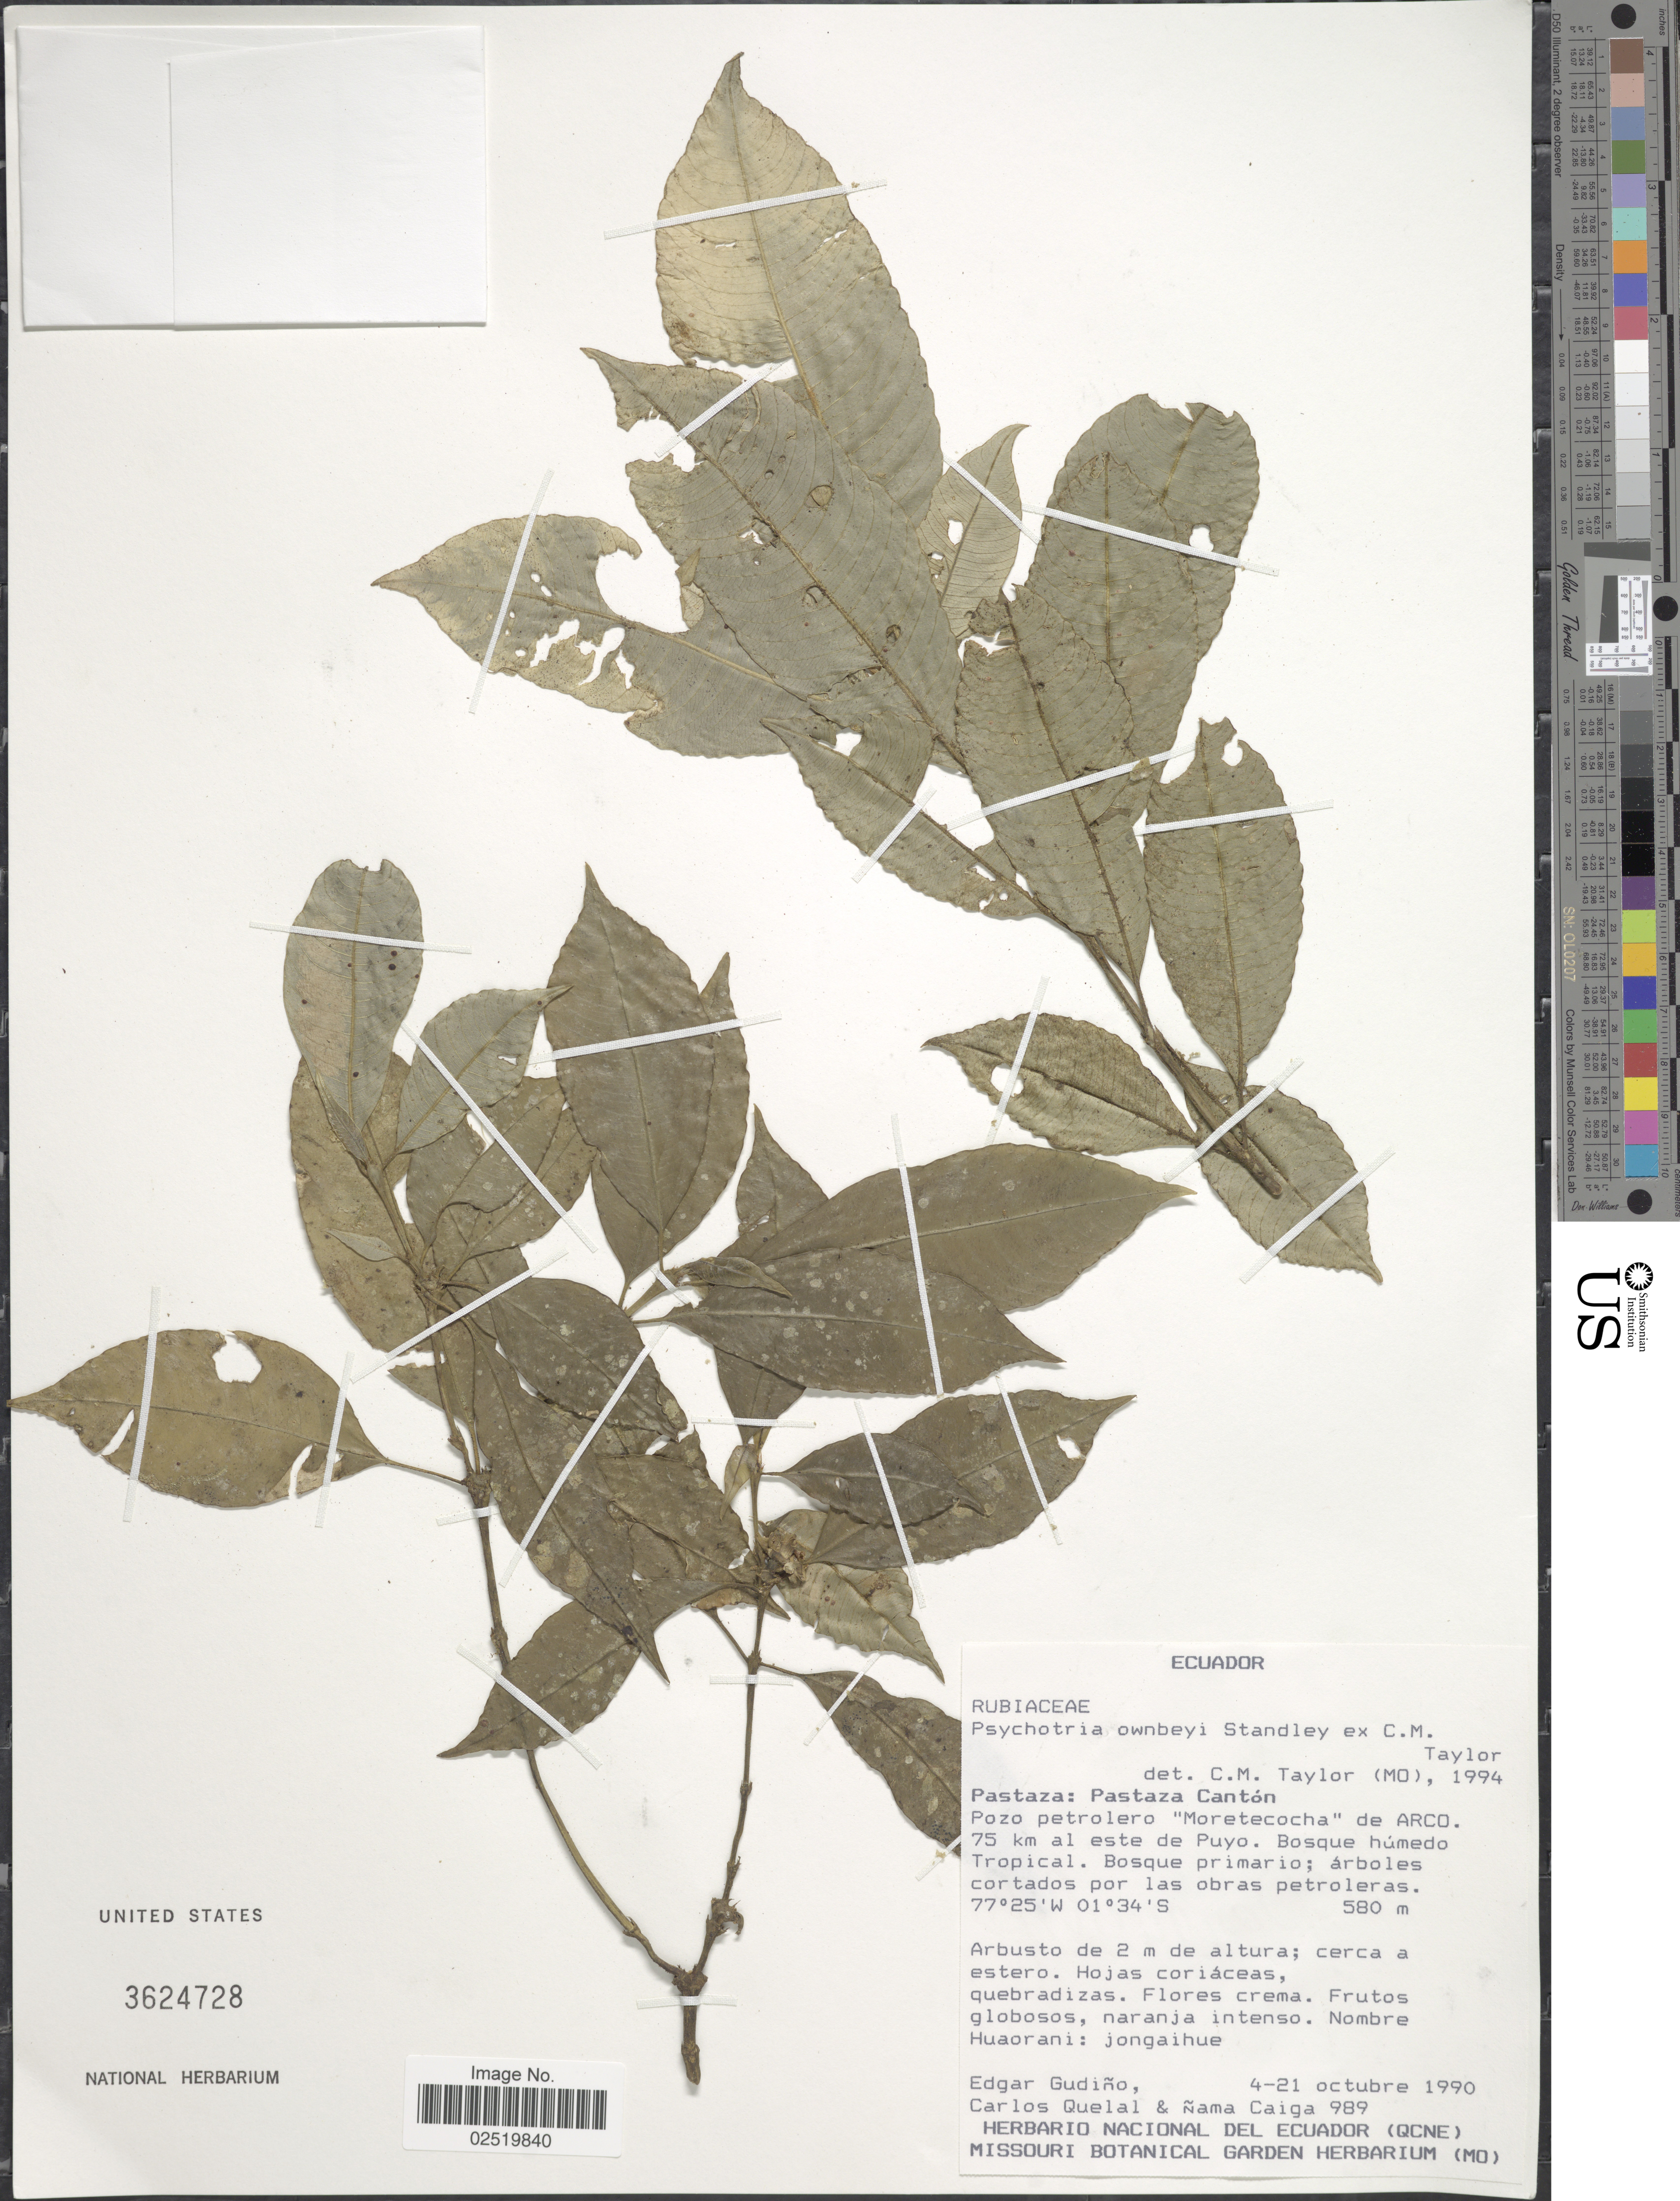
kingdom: Plantae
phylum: Tracheophyta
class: Magnoliopsida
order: Gentianales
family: Rubiaceae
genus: Psychotria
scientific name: Psychotria ownbeyi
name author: Standl. ex C.M. Taylor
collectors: E. Gudiño, C. Quelal & Ñ. Caiga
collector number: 989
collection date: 1990-10-04/1990-10-21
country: Ecuador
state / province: Pastaza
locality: Pastaza Canton. Pozo petrolero "Moretecocha"de ARCO 75 km al este de Puyo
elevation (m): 580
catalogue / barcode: US 3624728